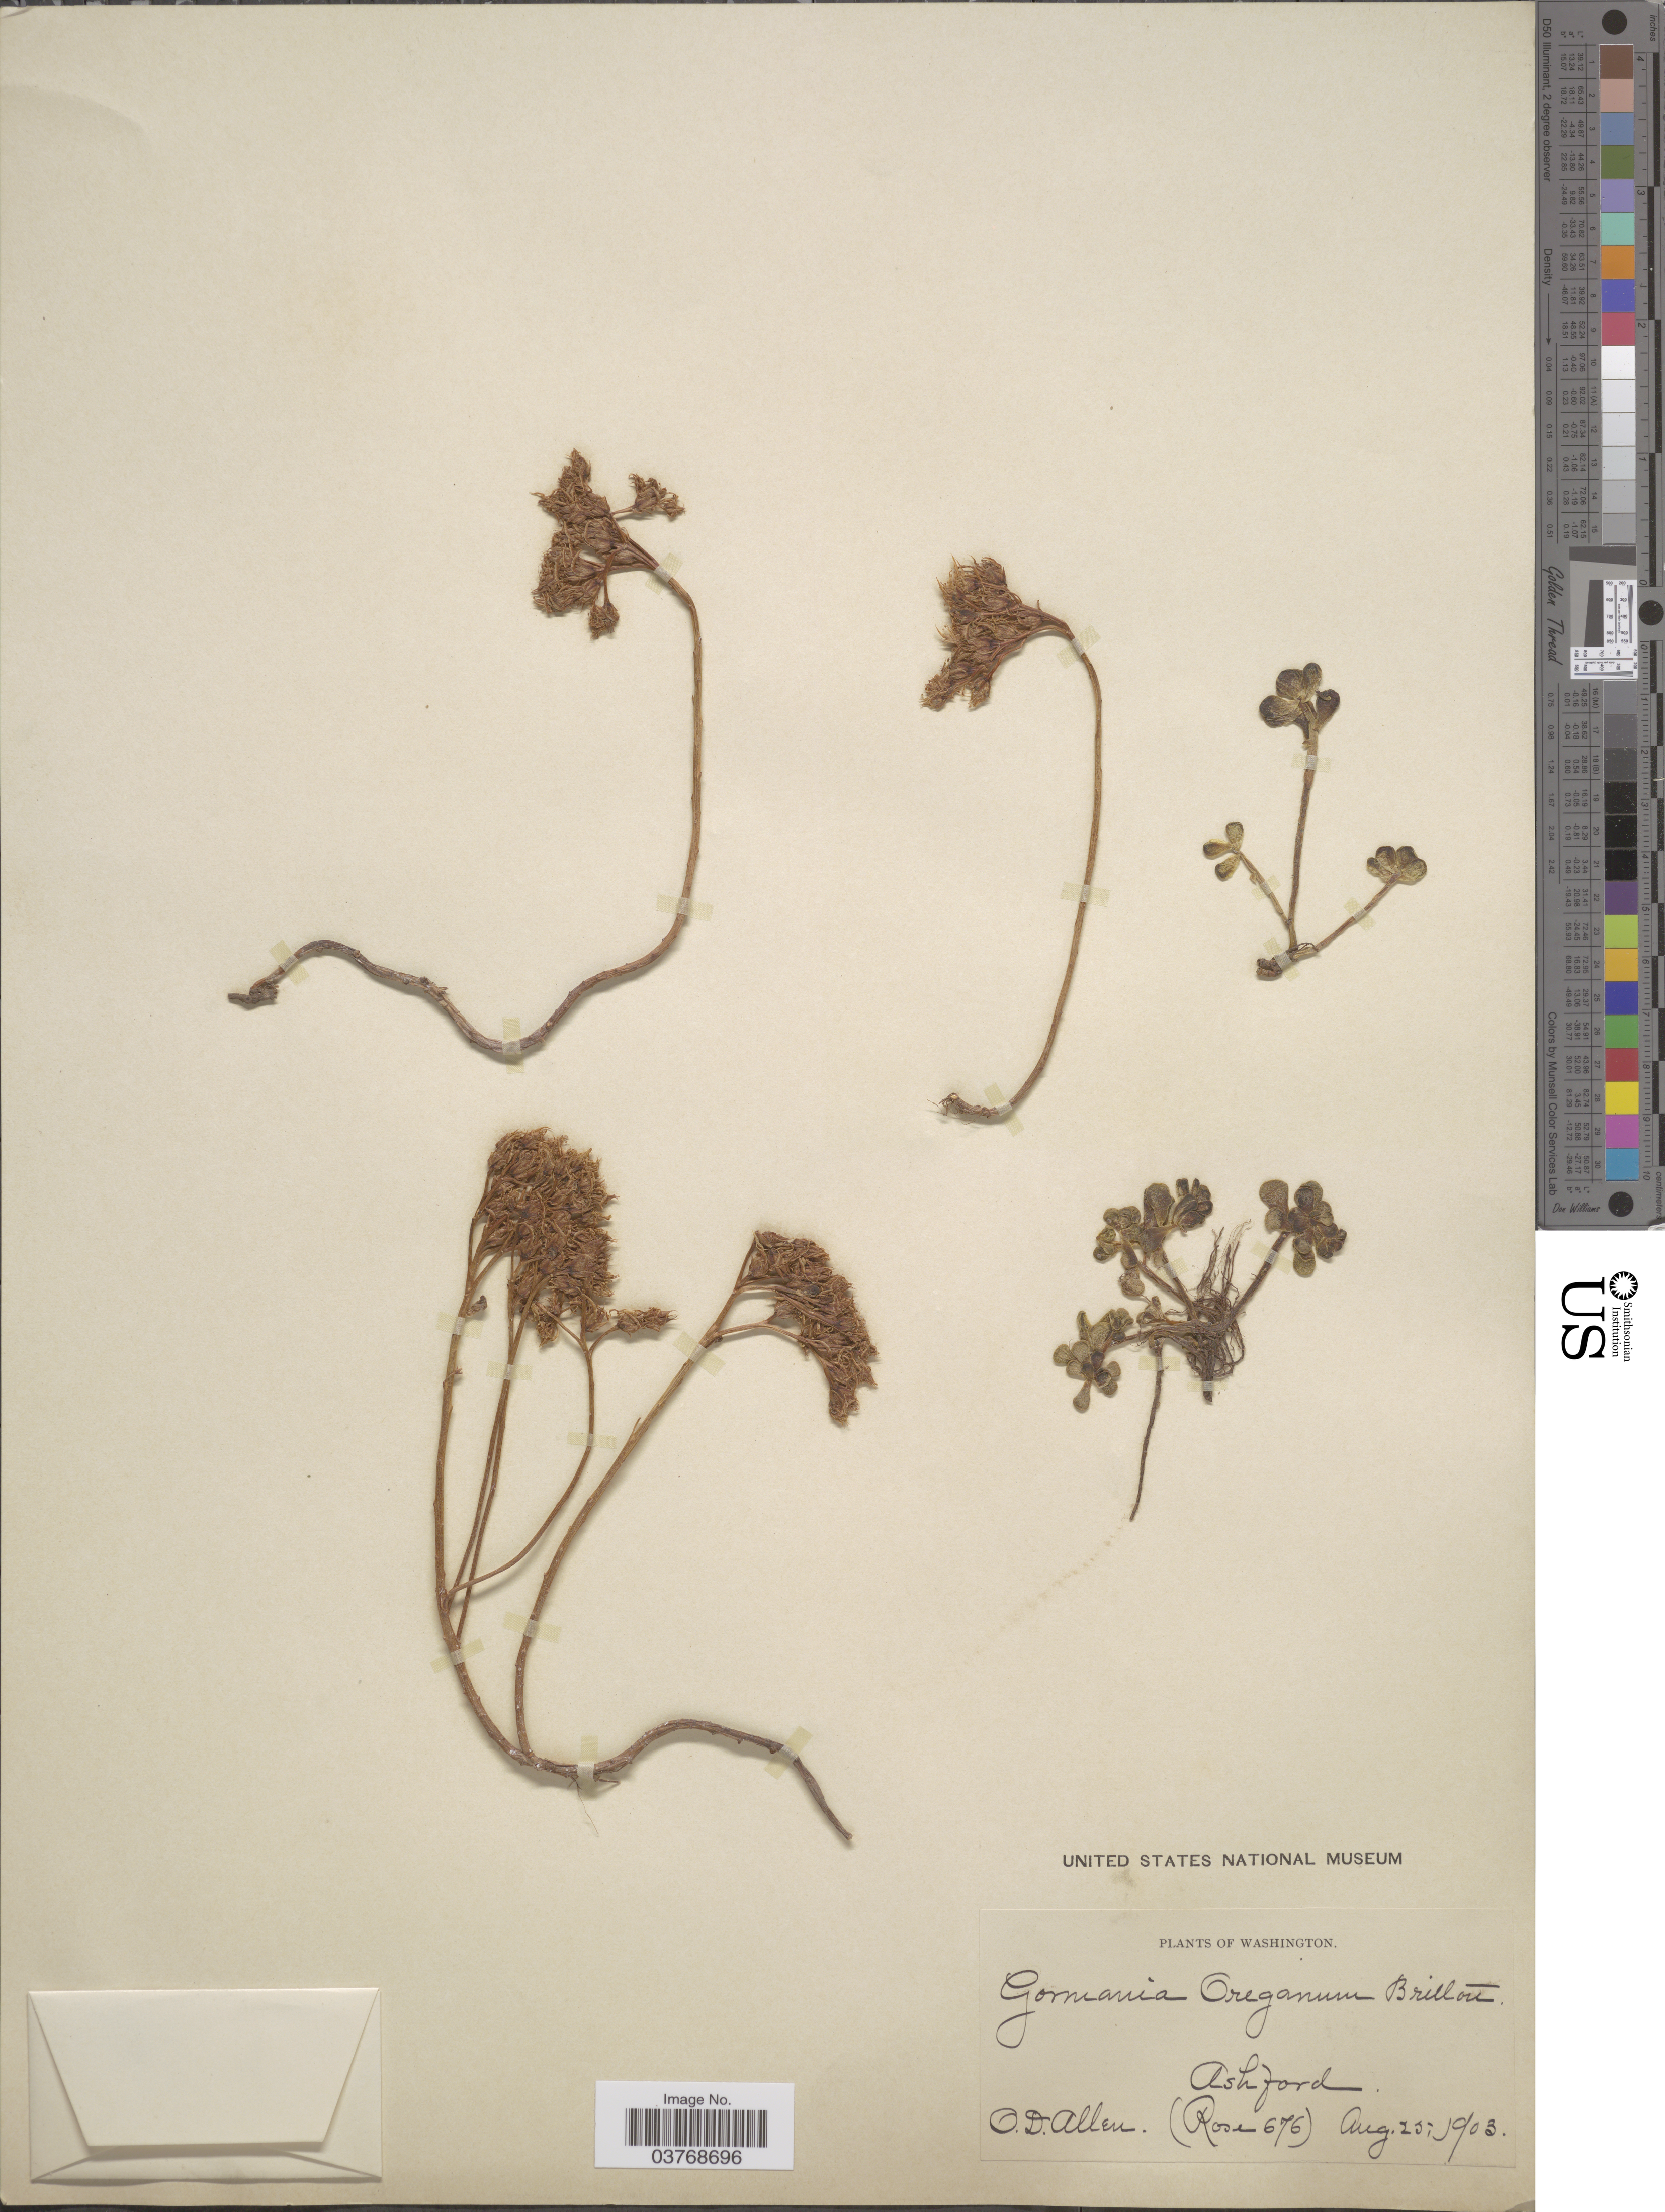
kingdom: Plantae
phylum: Tracheophyta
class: Magnoliopsida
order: Saxifragales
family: Crassulaceae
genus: Sedum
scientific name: Sedum oreganum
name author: Nutt.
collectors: O. D. Allen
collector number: Rose676?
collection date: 1903-08-25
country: United States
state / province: Washington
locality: Ashford.